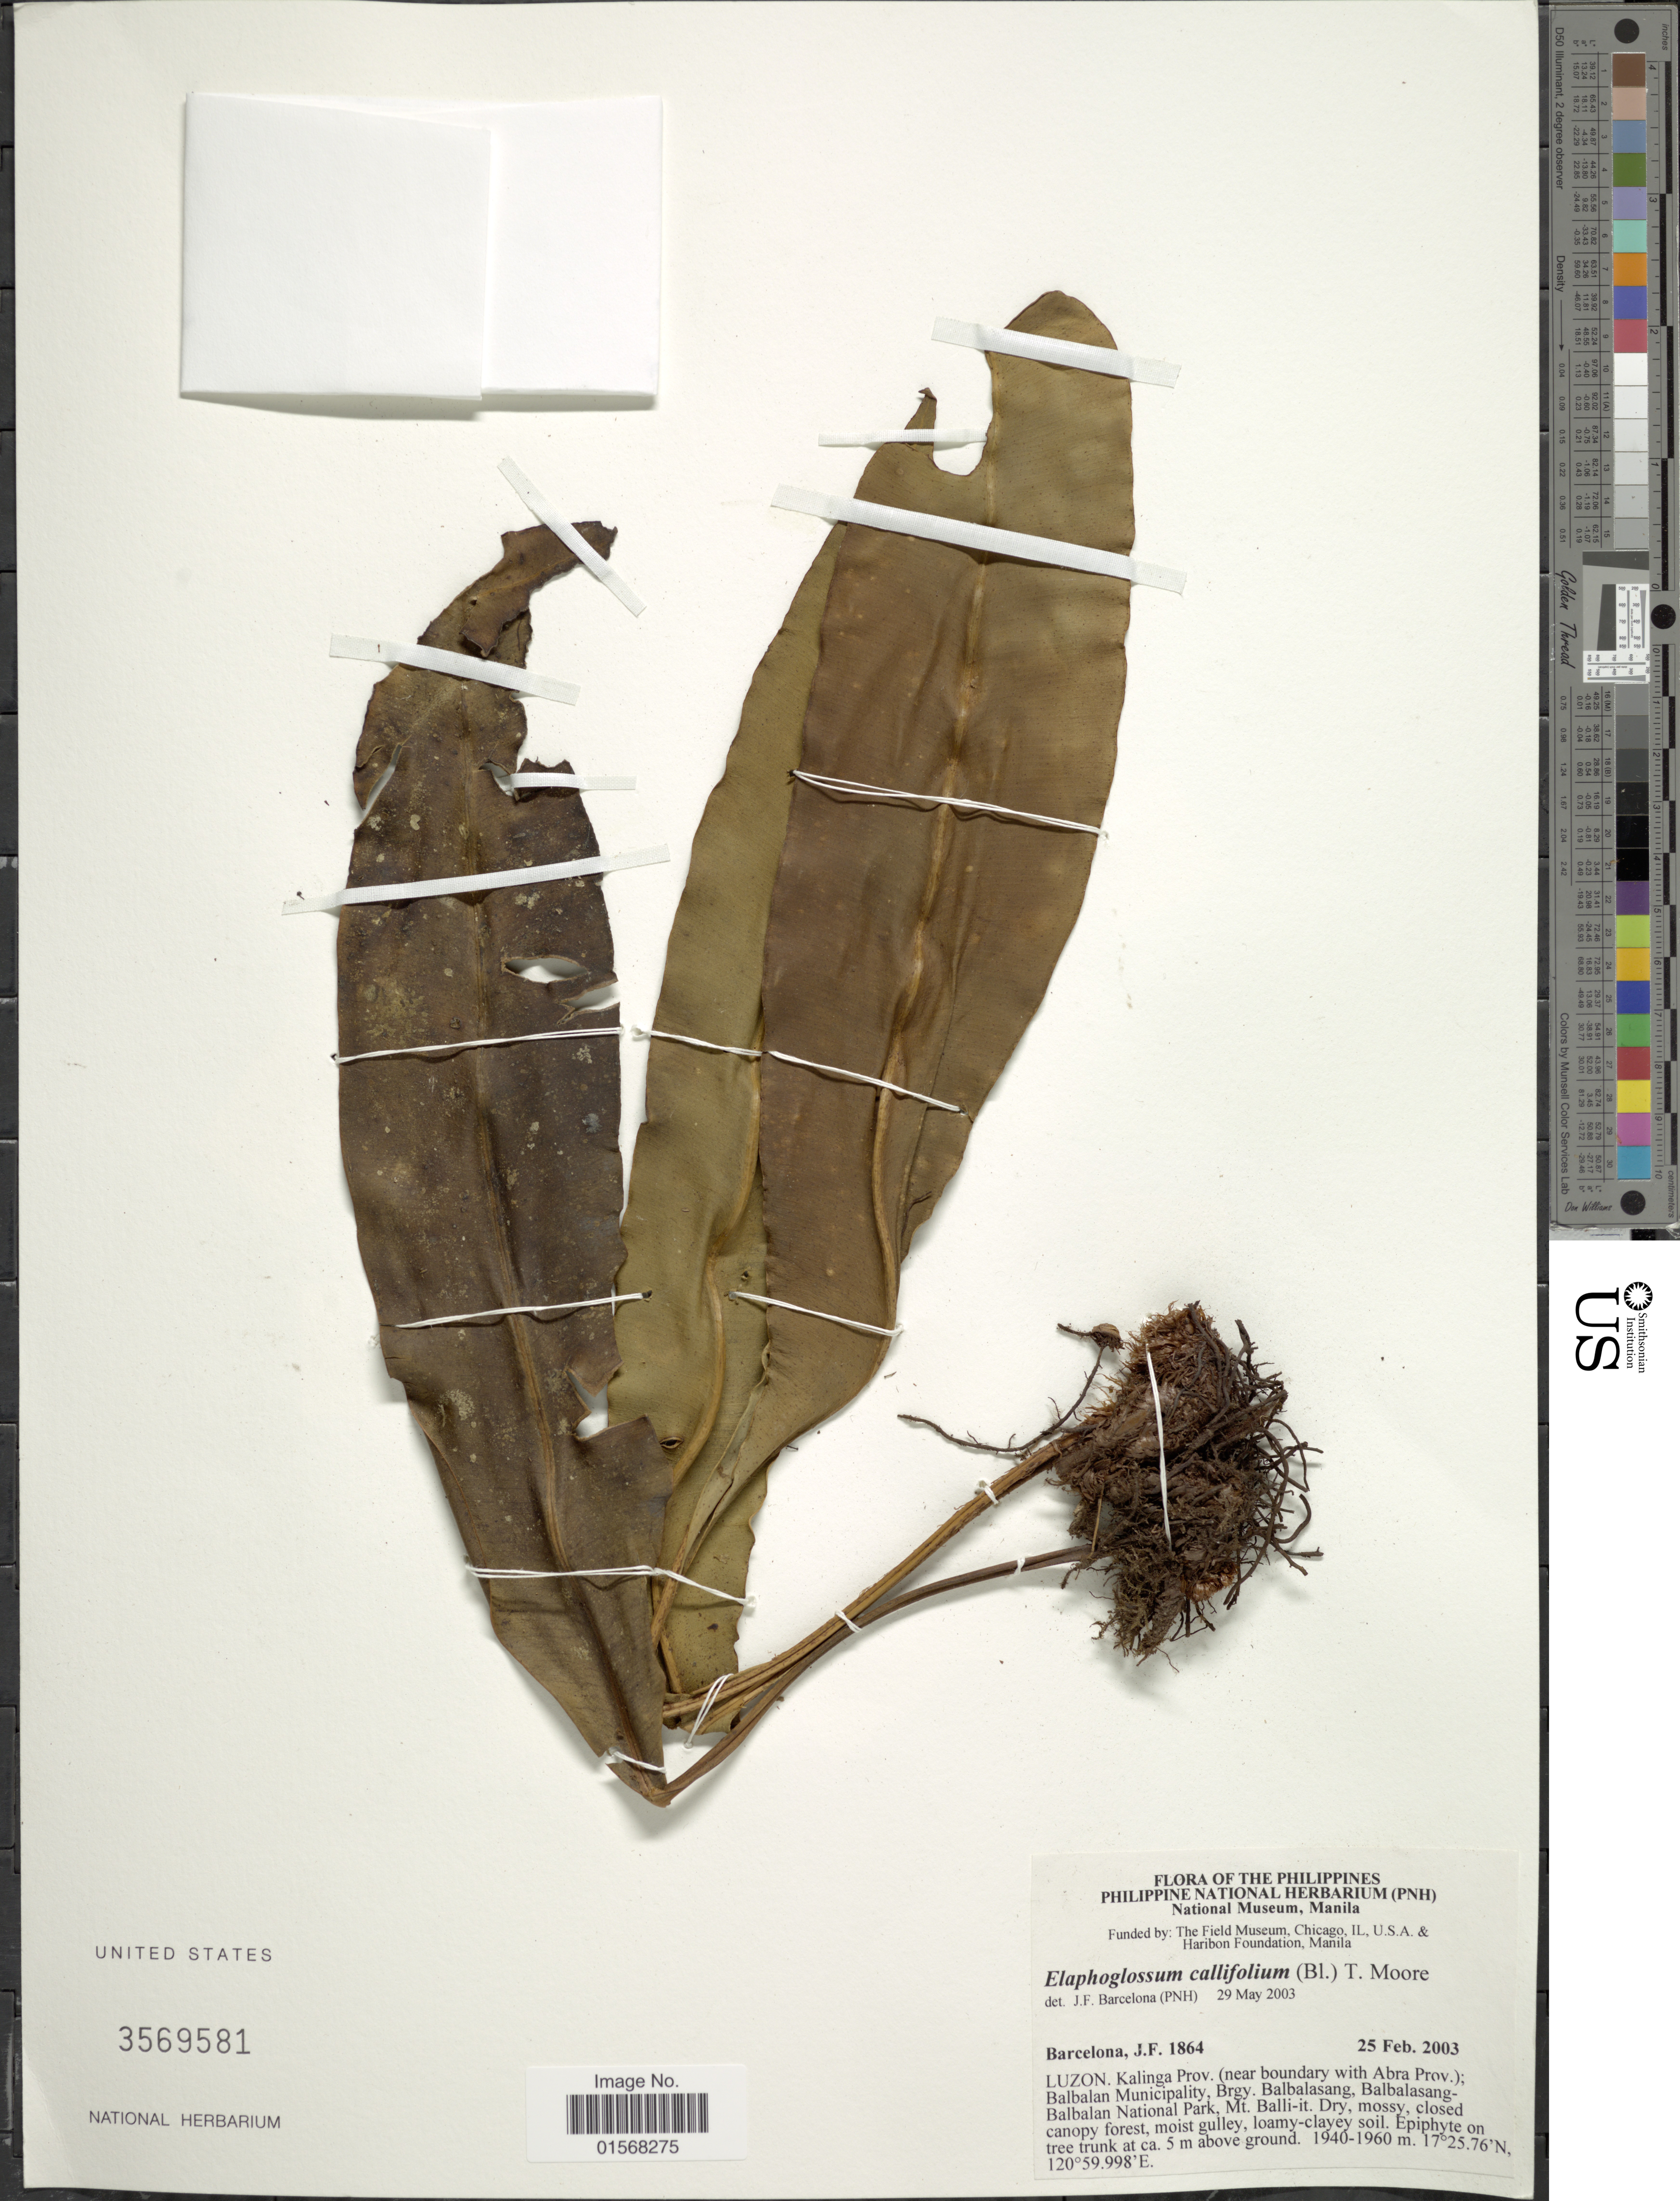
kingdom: Plantae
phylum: Tracheophyta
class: Polypodiopsida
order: Polypodiales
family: Dryopteridaceae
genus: Elaphoglossum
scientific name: Elaphoglossum callifolium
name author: (Blume) T. Moore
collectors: J. F. Barcelona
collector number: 1864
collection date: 2003-02-25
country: Philippines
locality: Luzon, Kalinga Prov. (near boundary with Abra Prov.); Balbalan Municipality, Brgy. Balbalasang, Balbalasang- Balbalan National Park, Mt. Balli-it, Dry, Mossy, closed canopy forest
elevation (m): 1940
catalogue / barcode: US 3569581